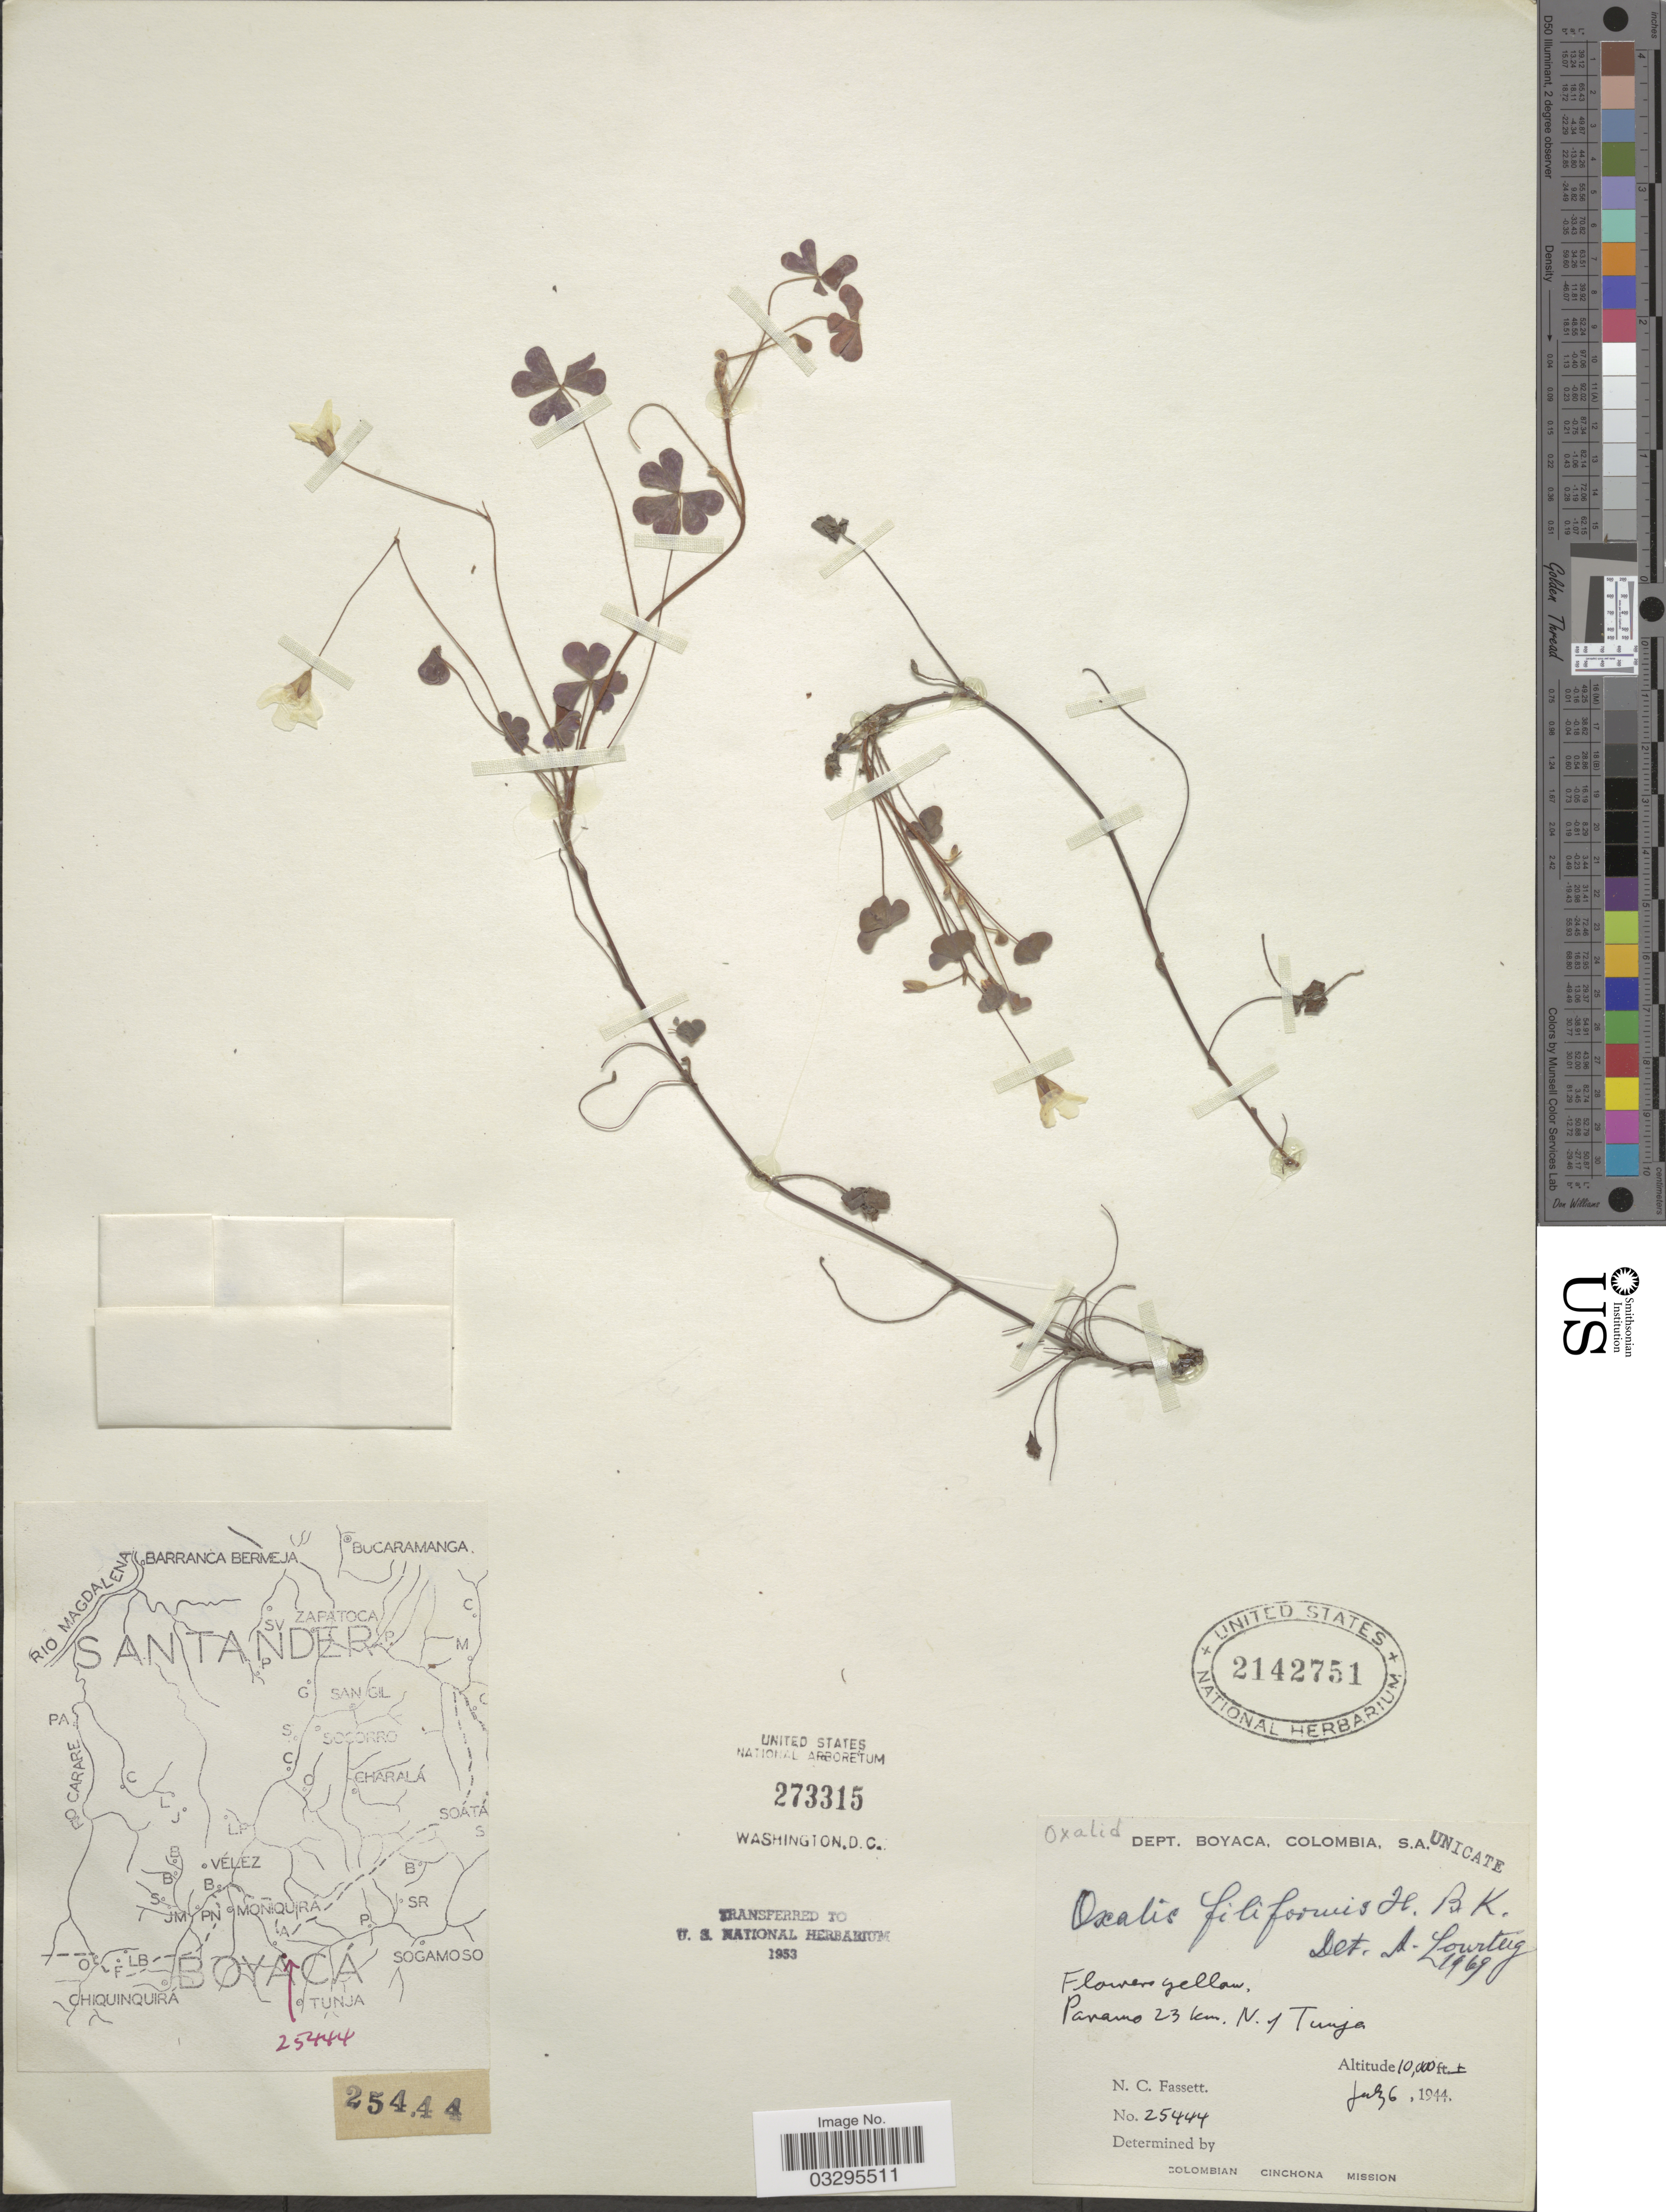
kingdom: Plantae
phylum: Tracheophyta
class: Magnoliopsida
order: Oxalidales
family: Oxalidaceae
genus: Oxalis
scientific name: Oxalis filiformis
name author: Kunth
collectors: N. C. Fassett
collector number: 25444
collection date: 1944-07-06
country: Colombia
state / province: Boyacá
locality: Dept. Boyaca. Paramo 23 km. N. of Tunja.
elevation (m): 3048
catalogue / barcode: US 2142751